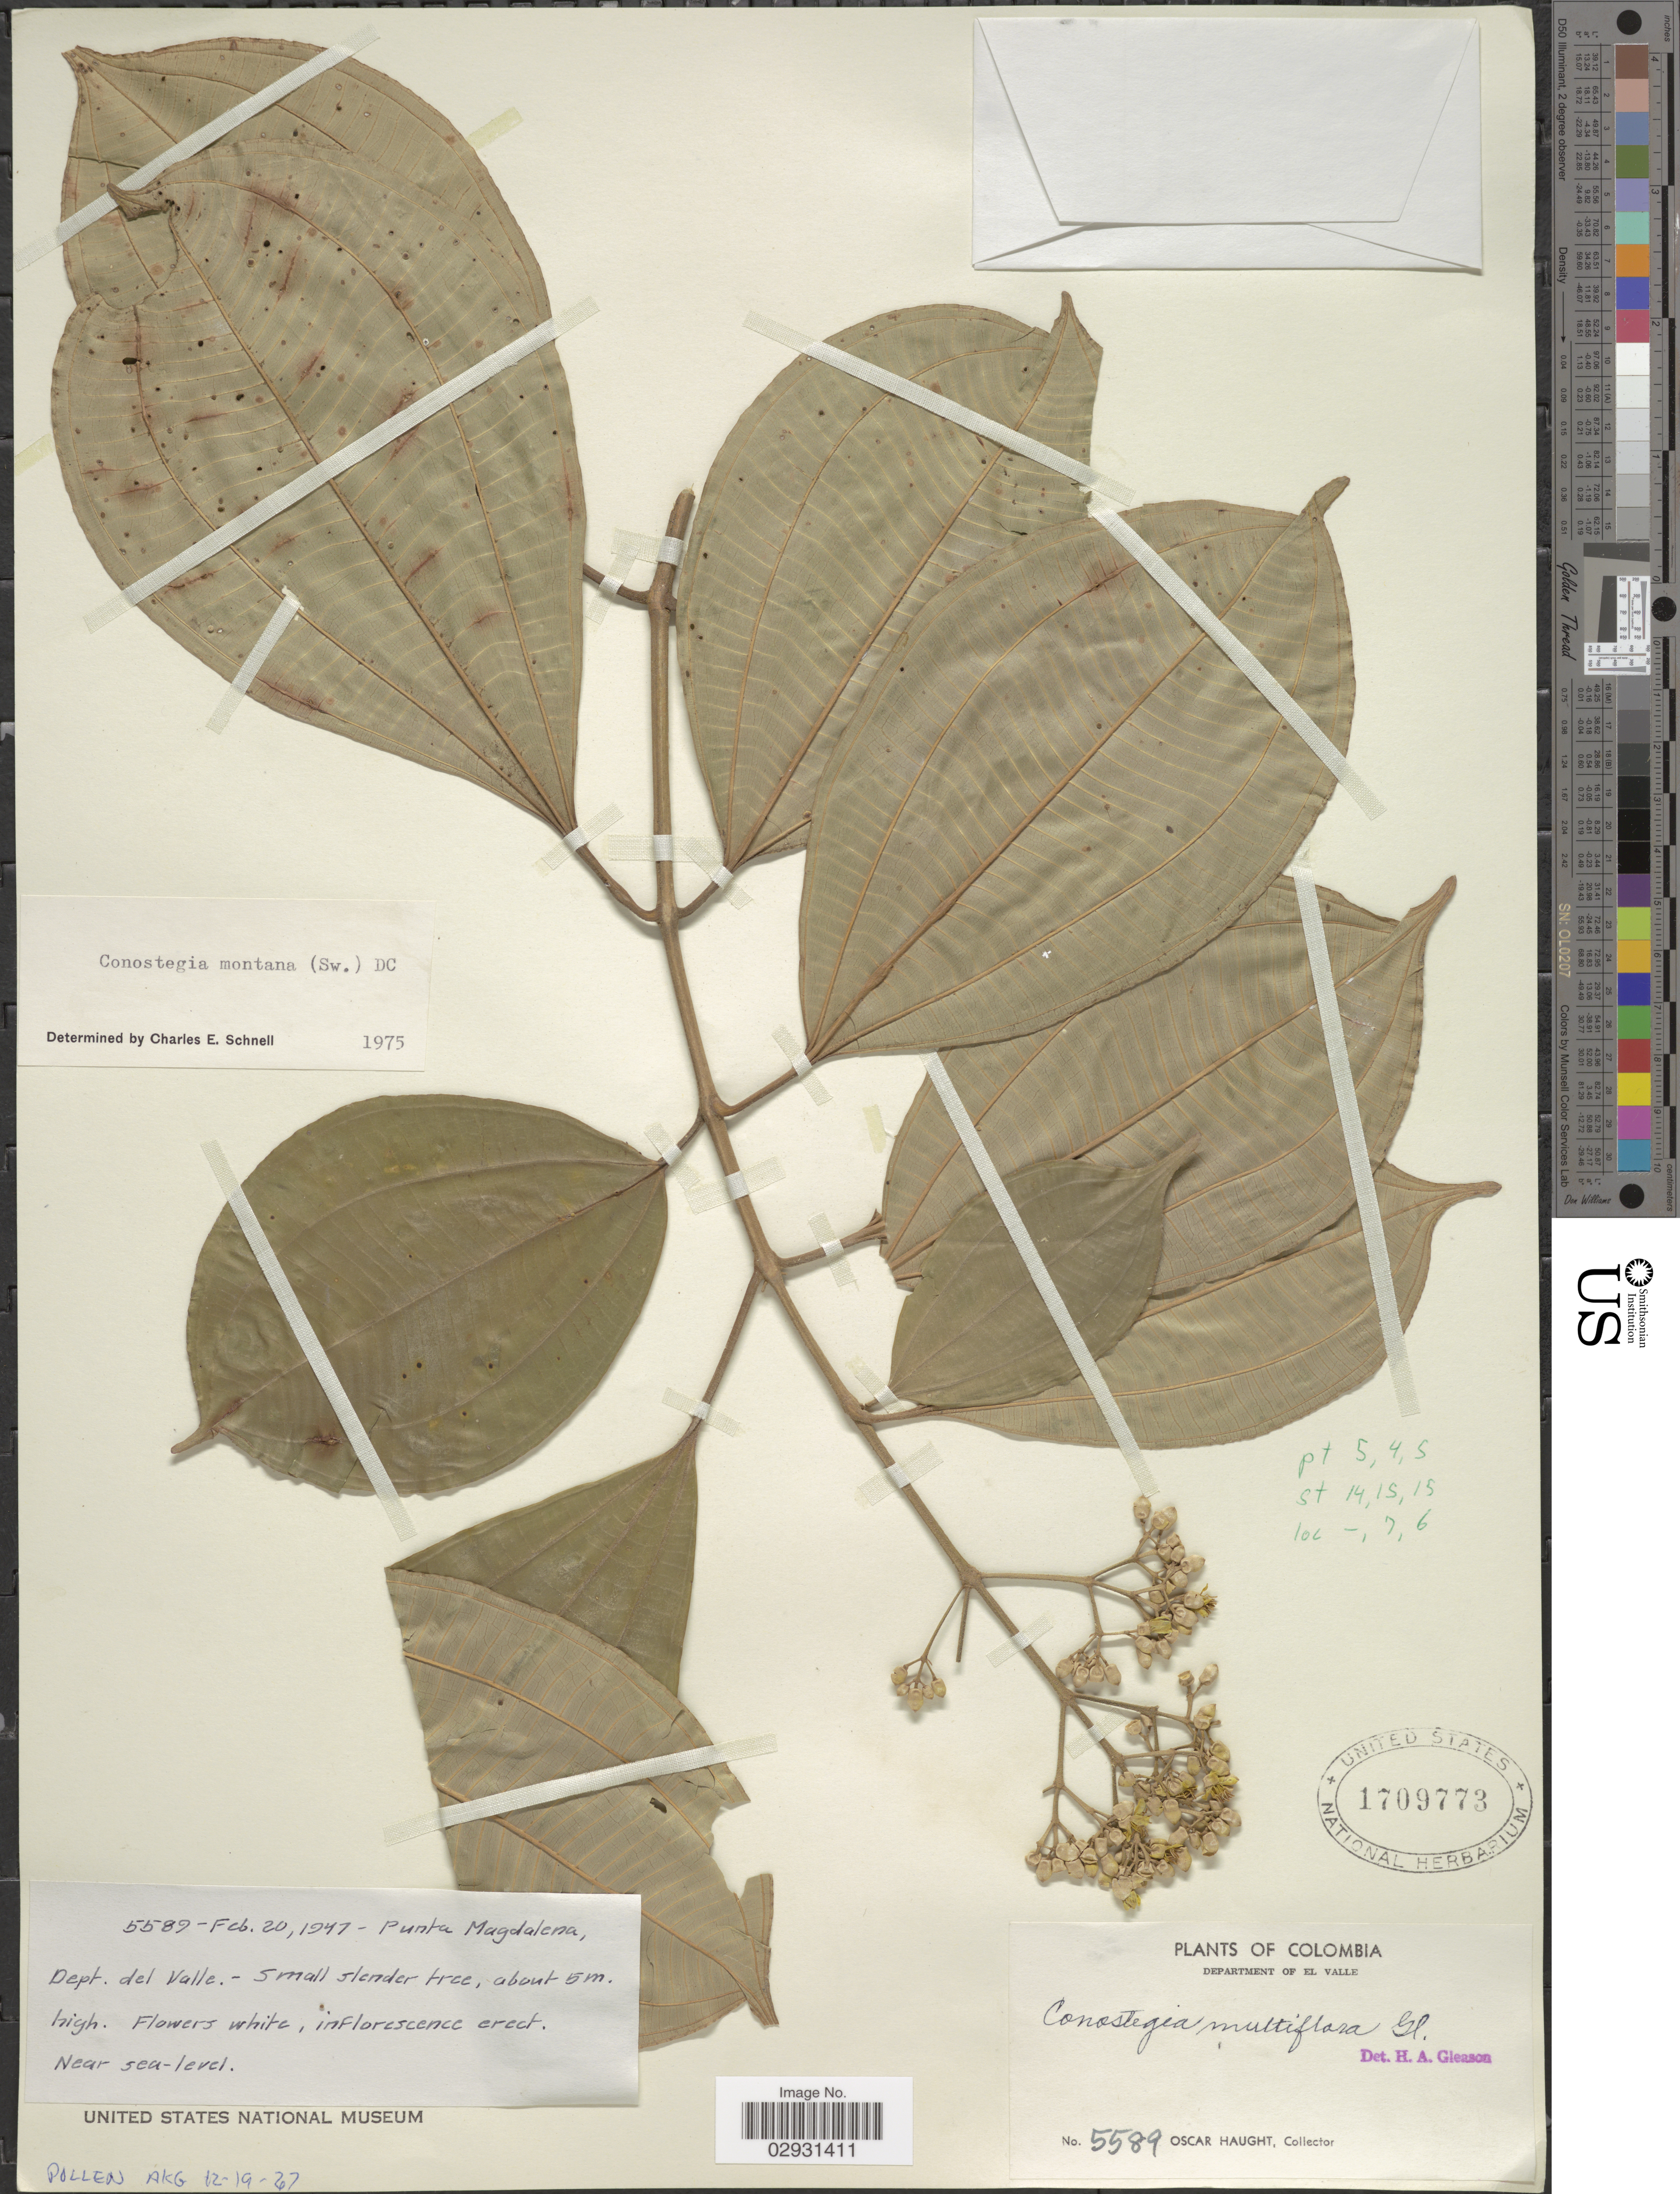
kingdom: Plantae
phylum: Tracheophyta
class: Magnoliopsida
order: Myrtales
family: Melastomataceae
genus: Conostegia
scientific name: Conostegia montana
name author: (Sw.) D. Don ex DC.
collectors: O. L. Haught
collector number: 5589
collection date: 1947-02-20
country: Colombia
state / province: Valle del Cauca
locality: Department of El Valle. Punta Magdalena, Dept. del Valle.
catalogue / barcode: US 1709773